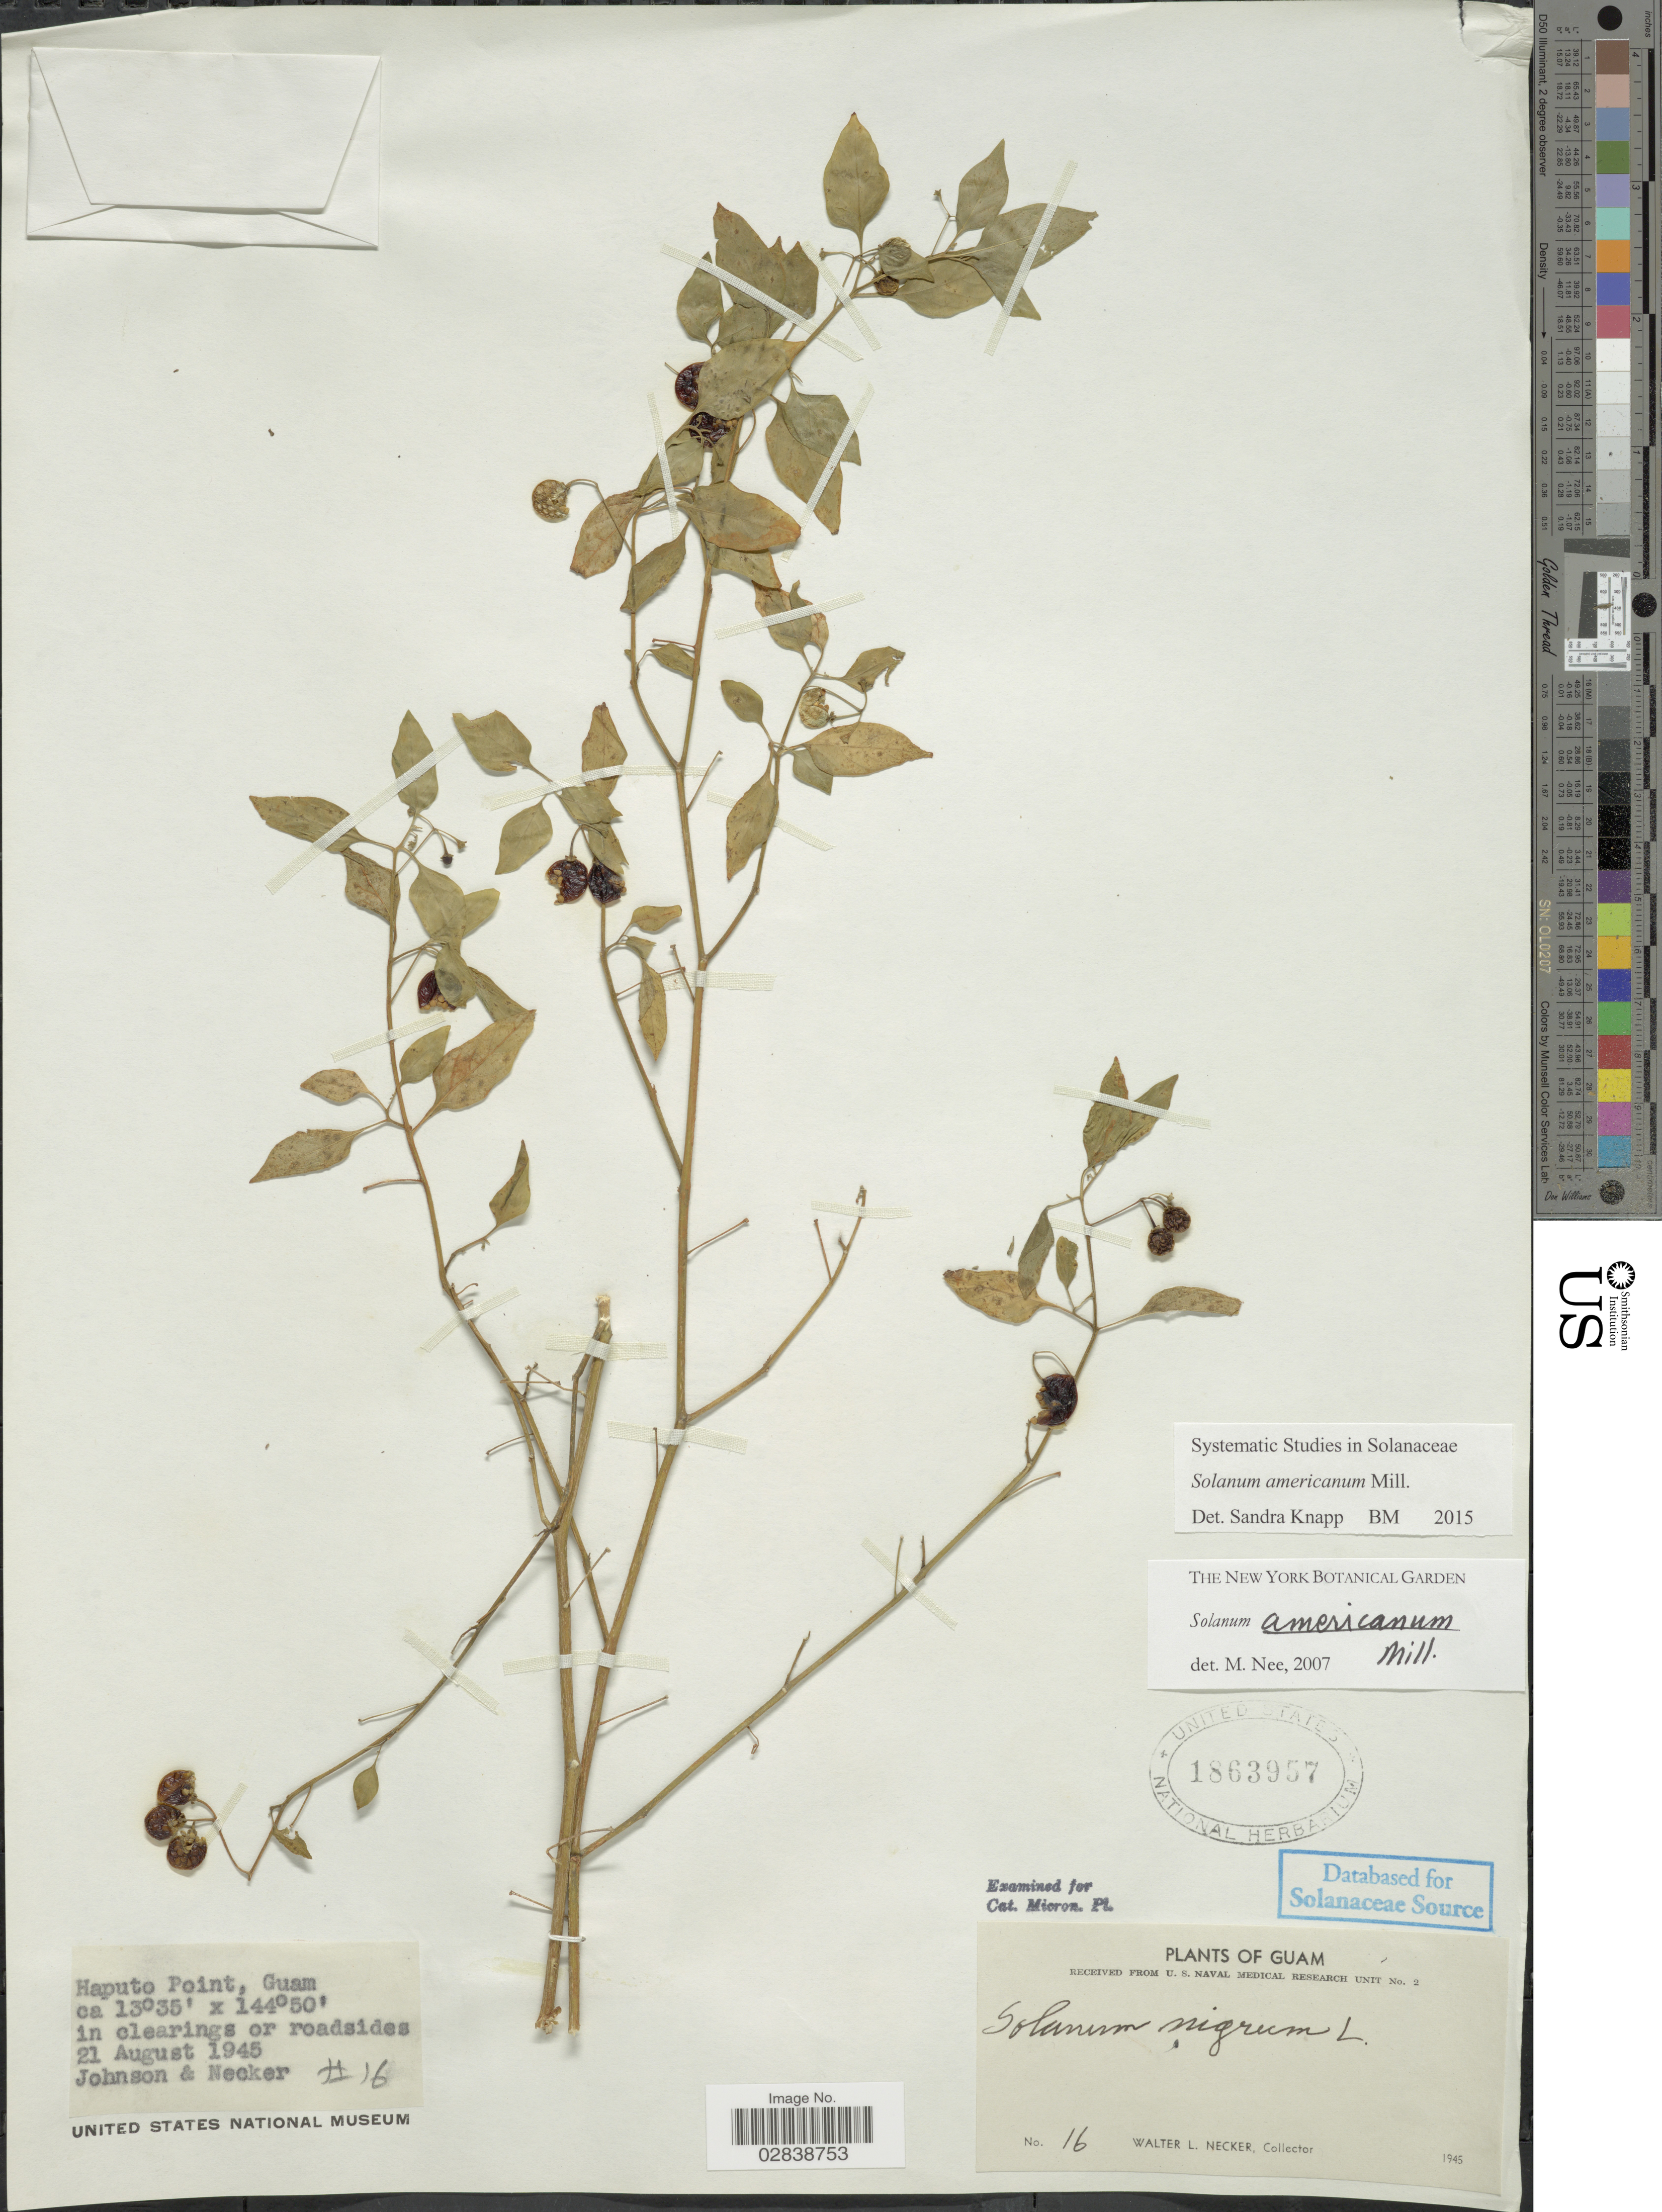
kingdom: Plantae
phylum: Tracheophyta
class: Magnoliopsida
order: Solanales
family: Solanaceae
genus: Solanum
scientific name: Solanum americanum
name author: Mill.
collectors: -- Johnson & W. L. Necker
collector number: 16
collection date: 1945-08-21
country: Guam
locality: Haputo Point.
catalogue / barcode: US 1863957